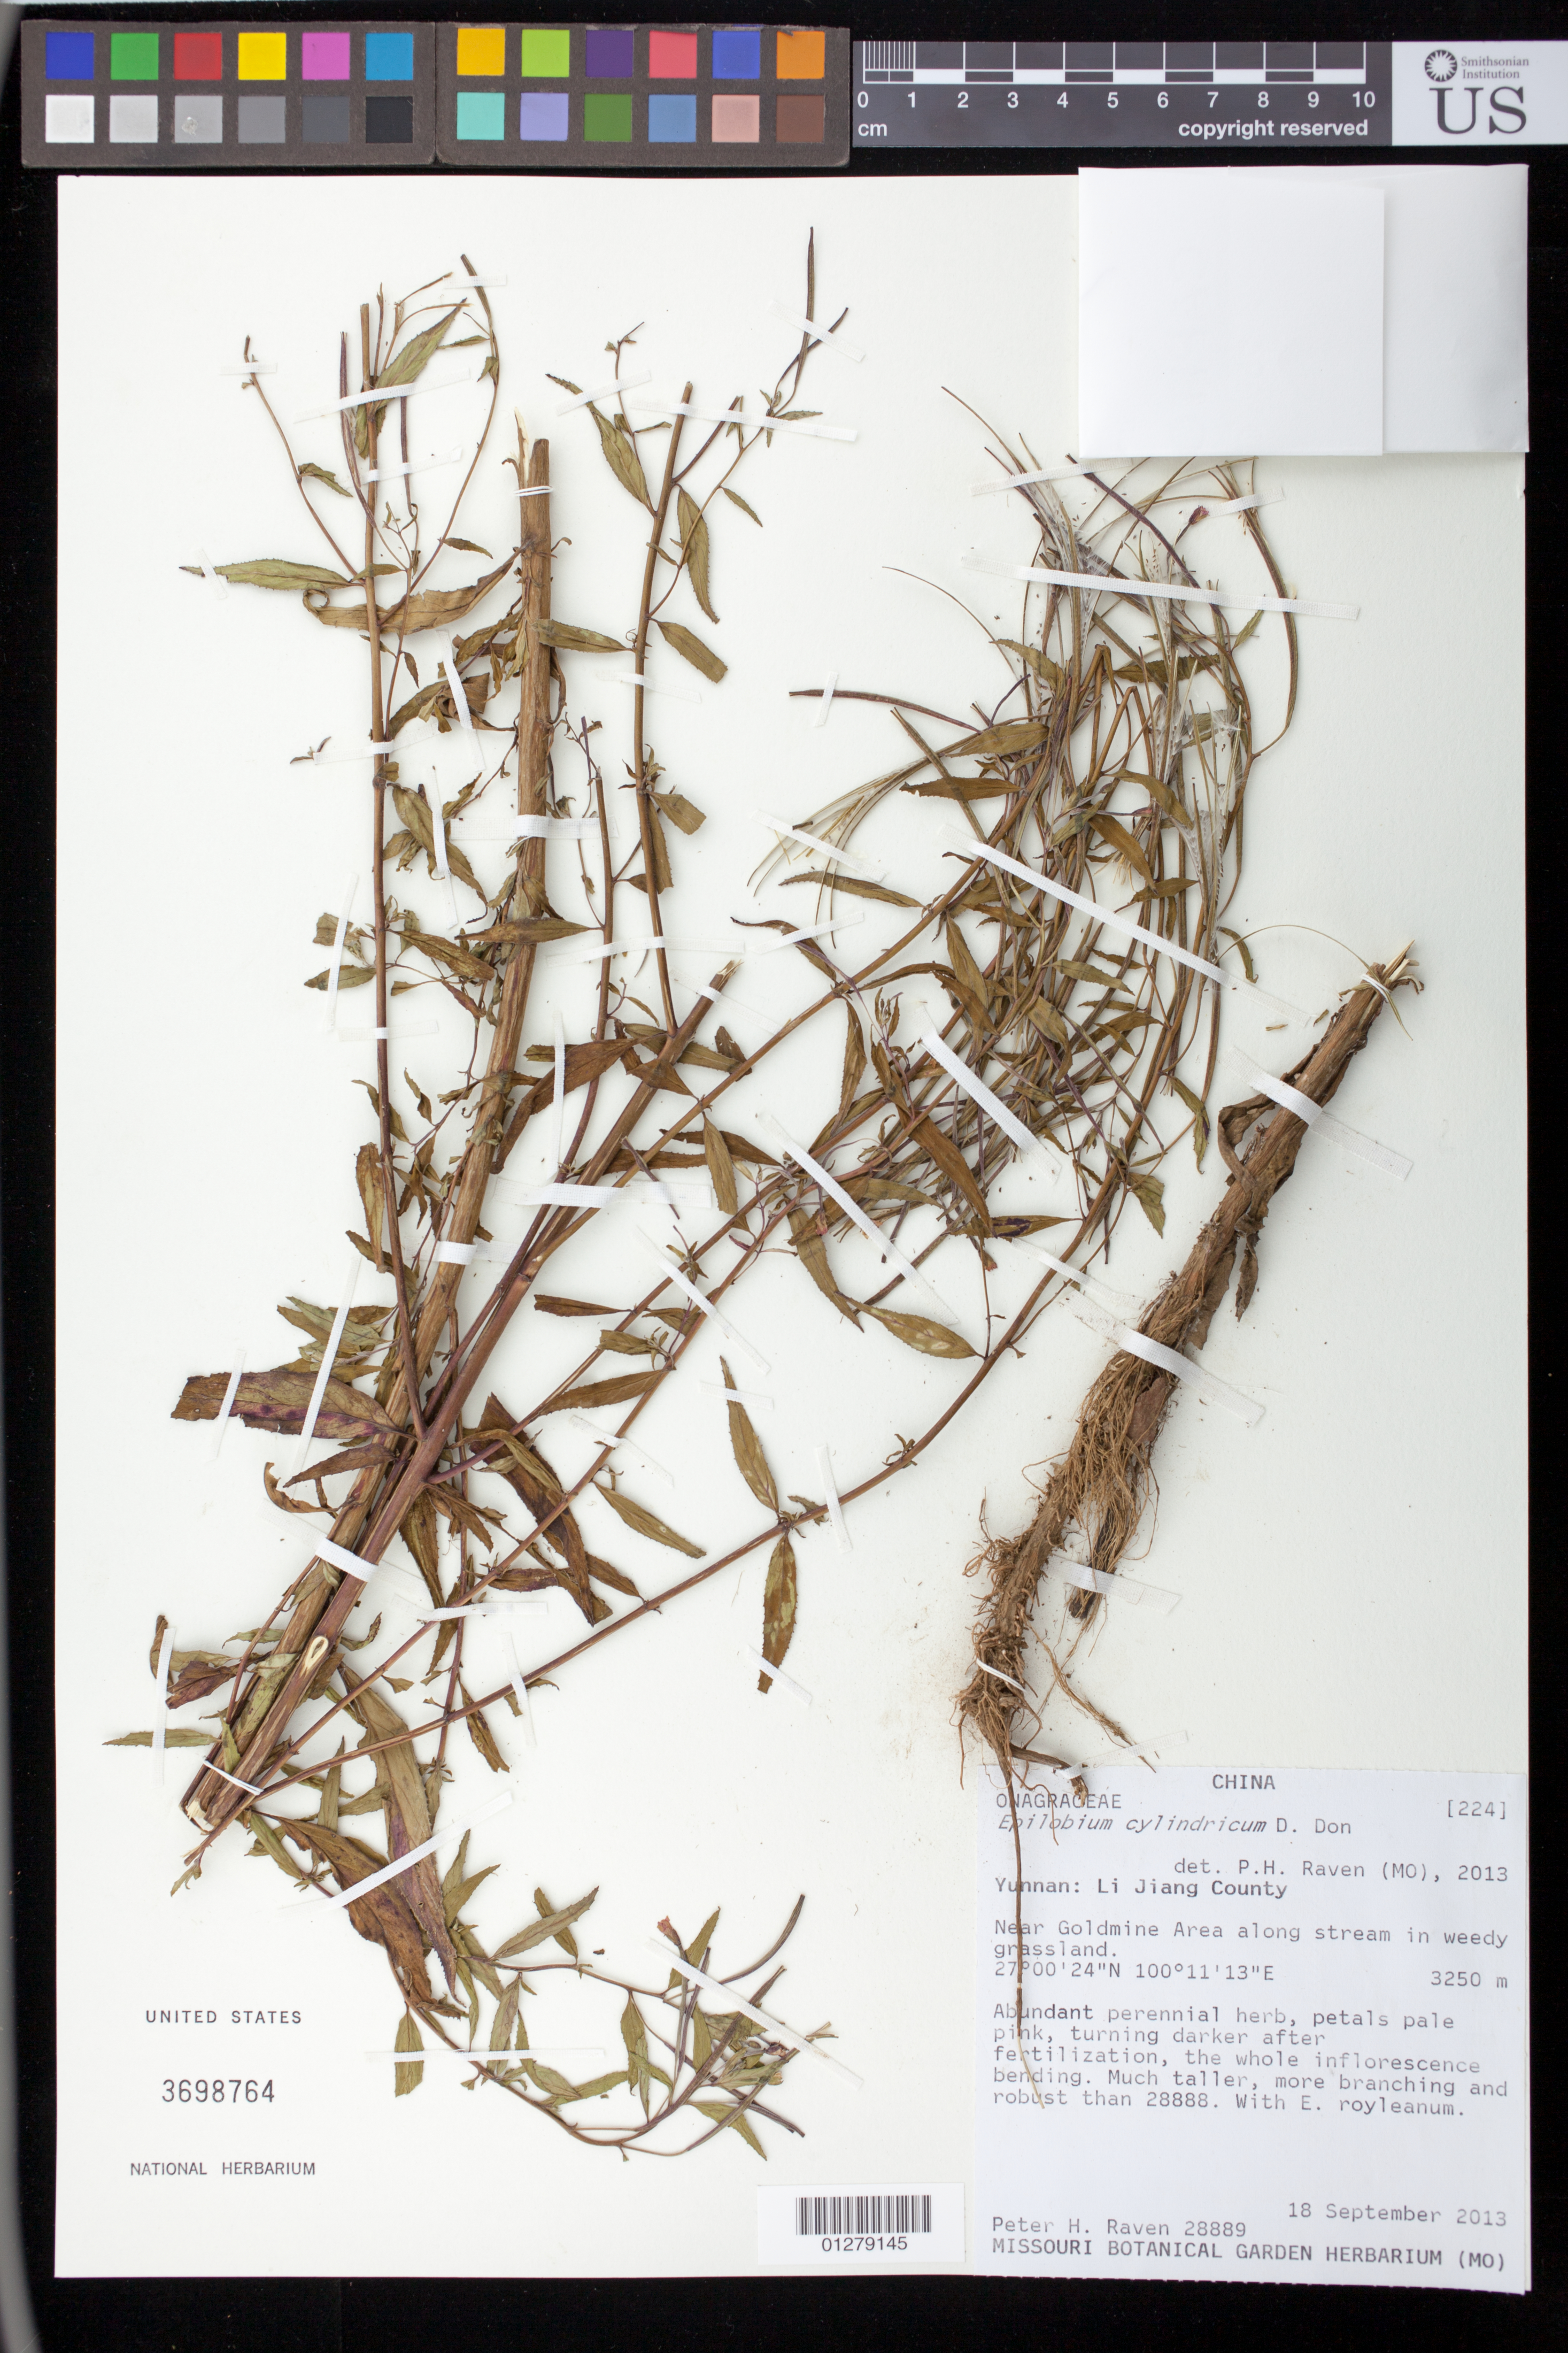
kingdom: Plantae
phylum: Tracheophyta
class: Magnoliopsida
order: Myrtales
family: Onagraceae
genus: Epilobium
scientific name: Epilobium cylindricum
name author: D. Don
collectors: P. Raven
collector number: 28889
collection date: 2013-09-18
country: China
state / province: Yunnan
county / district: Lijiang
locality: Near Goldmine area along stream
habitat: Weedy grassland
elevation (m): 3250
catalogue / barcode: US 3698764